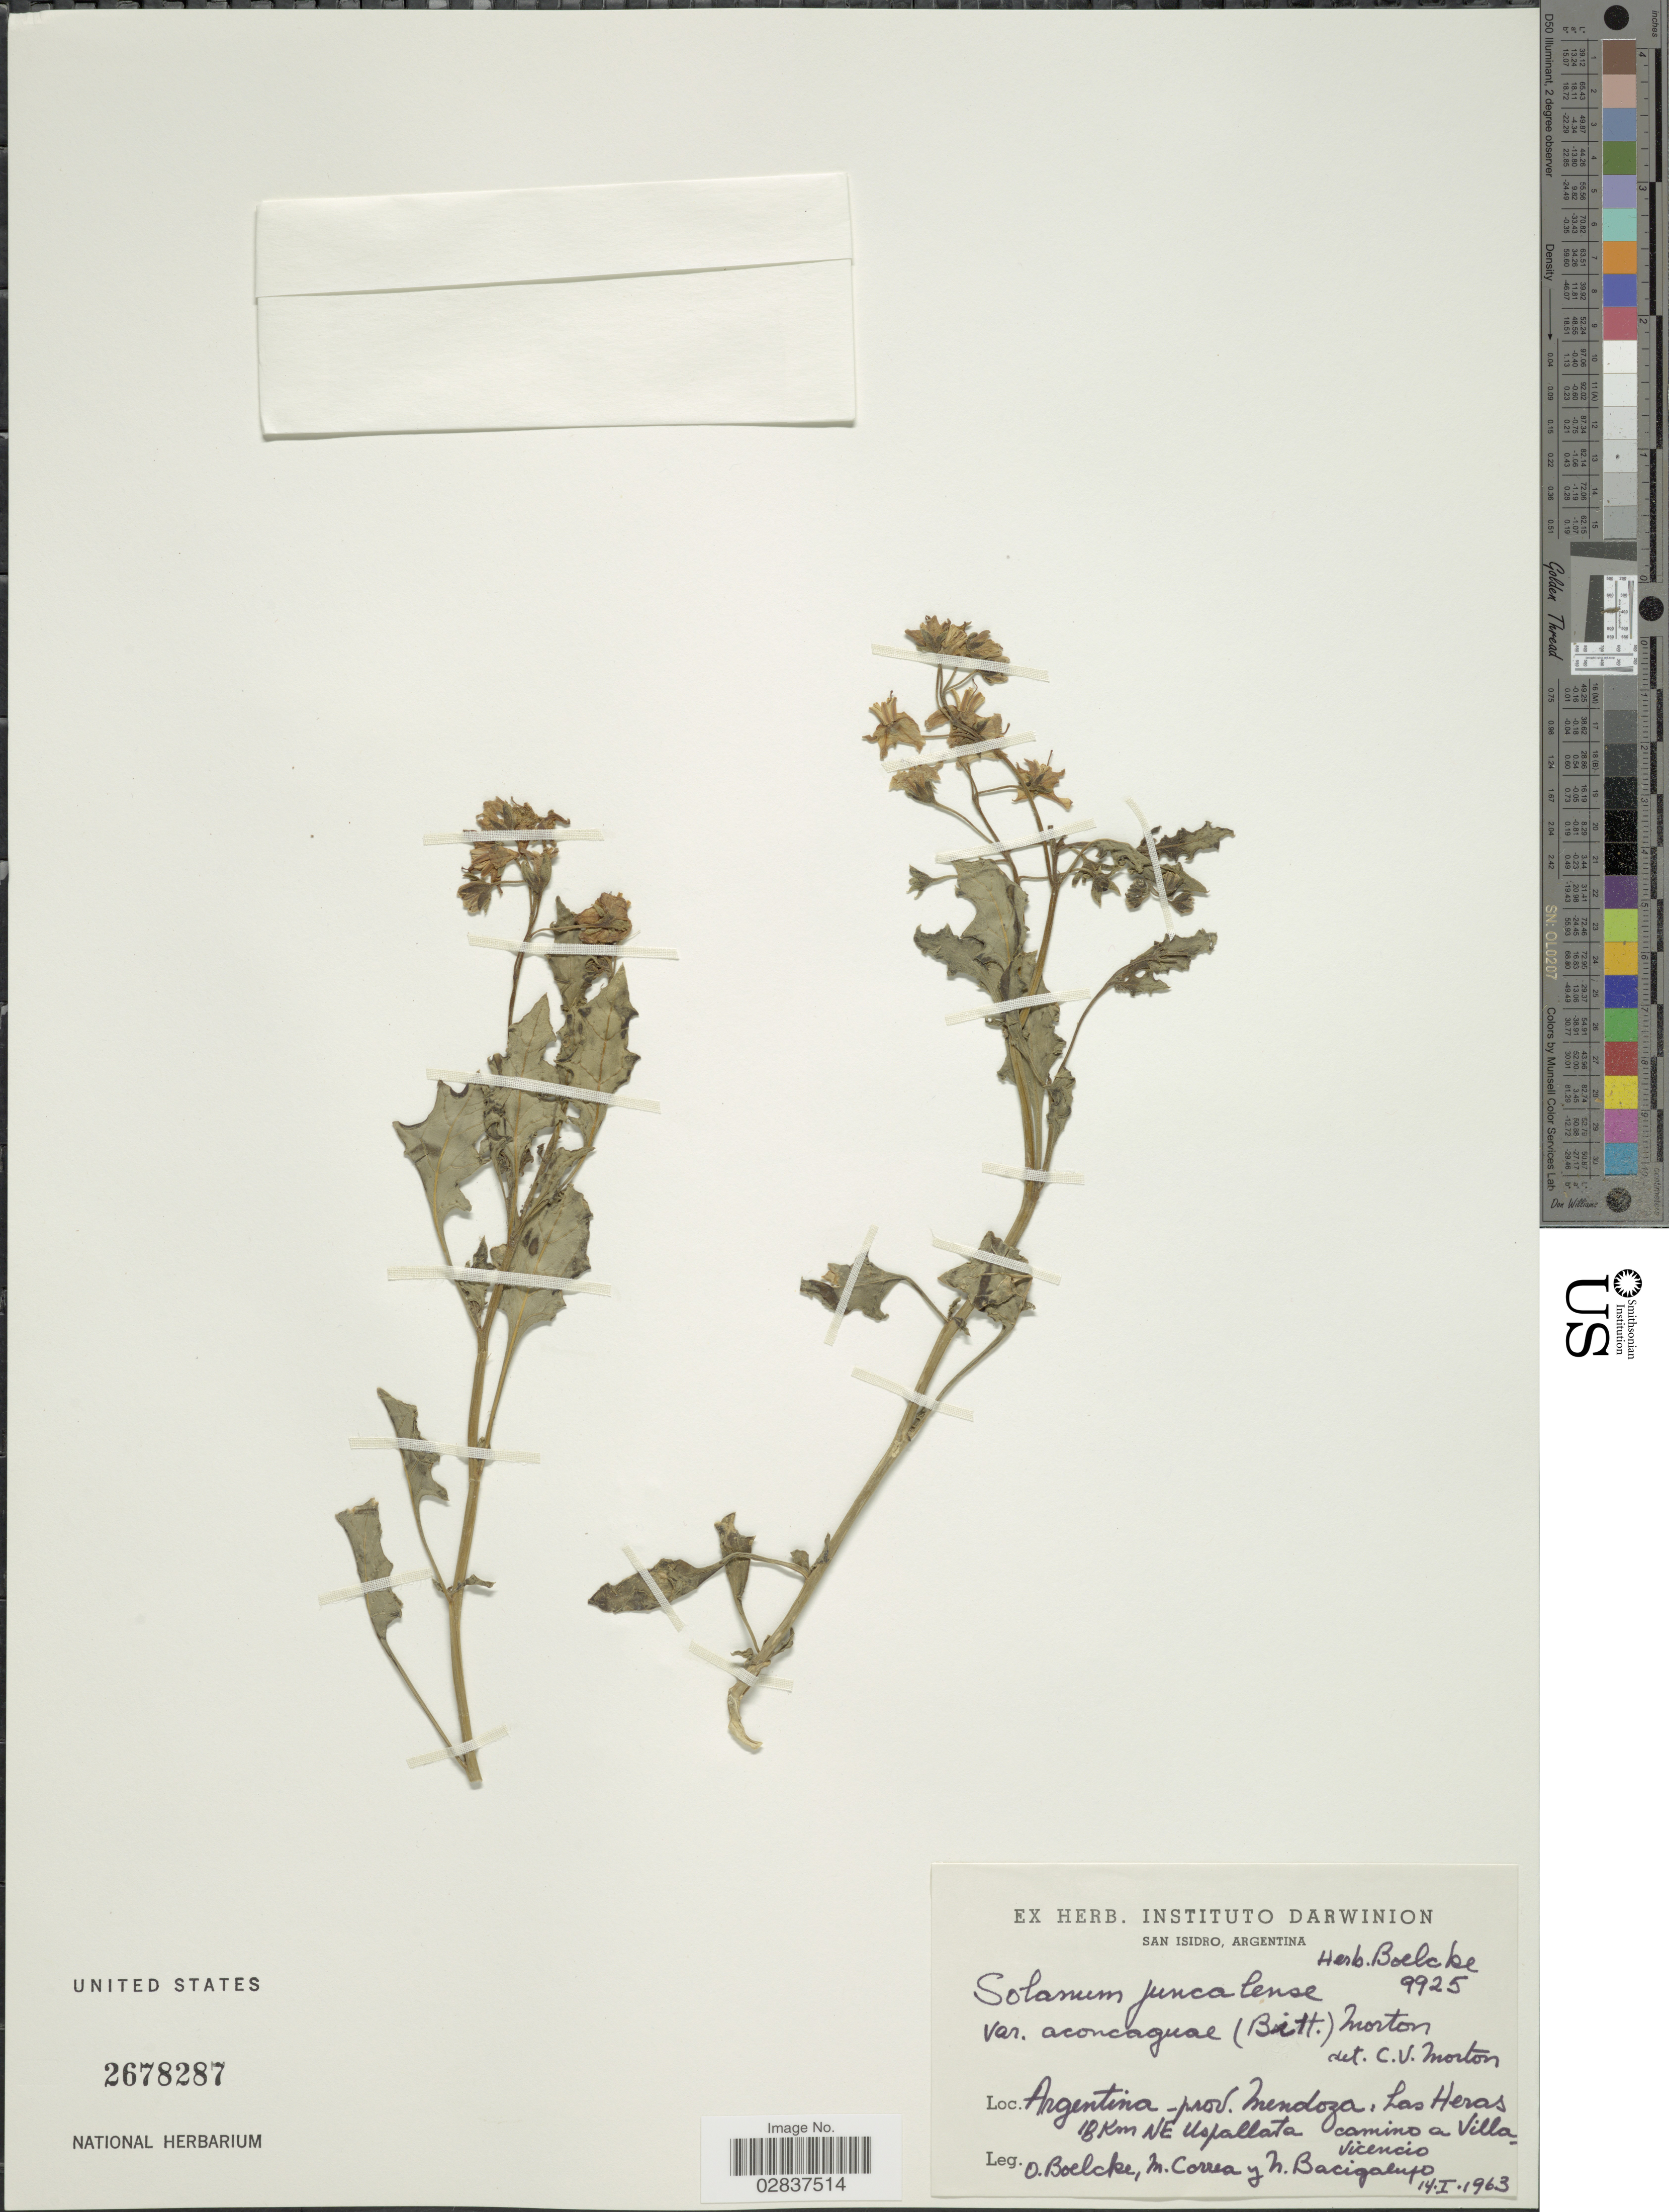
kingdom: Plantae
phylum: Tracheophyta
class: Magnoliopsida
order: Solanales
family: Solanaceae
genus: Solanum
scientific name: Solanum juncalense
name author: Reiche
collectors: O. Boelcke, M. Correa & N. M. Bacigalupo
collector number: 9925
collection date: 1962-01-14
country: Argentina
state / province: Mendoza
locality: Las Heras, 18 km NE Uspallata, camino a Villa Vicencio.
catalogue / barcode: US 2678287